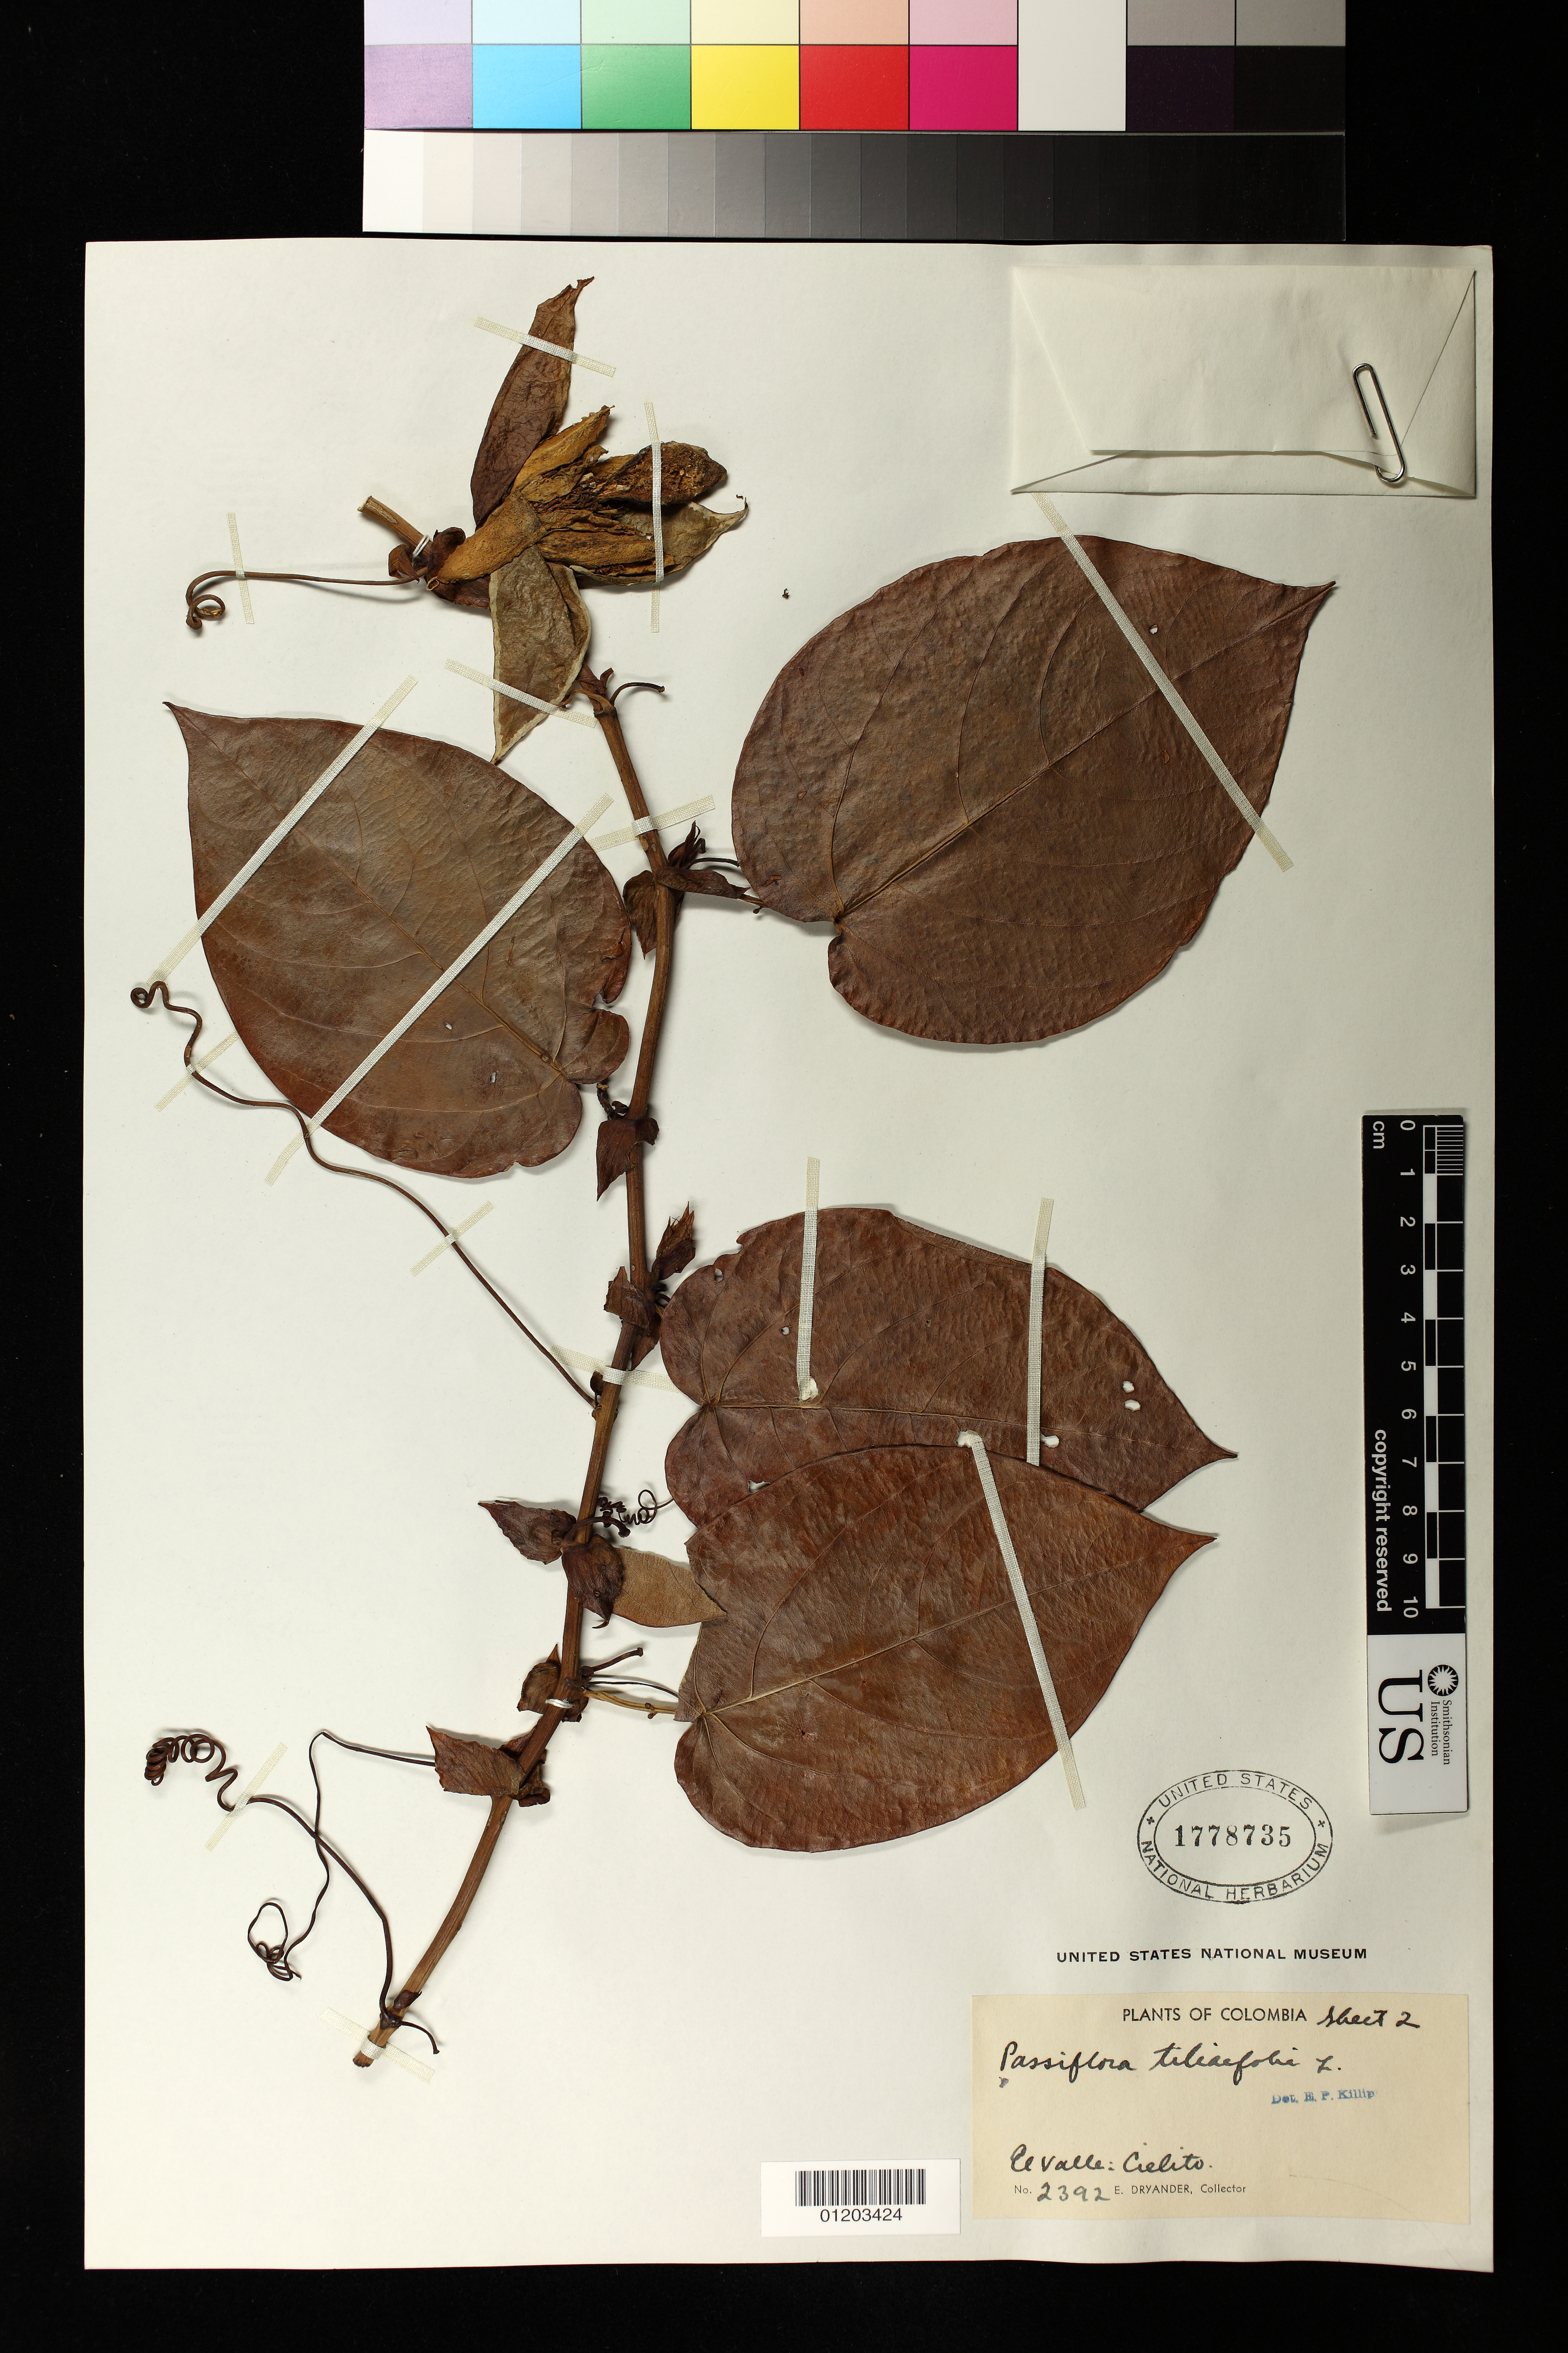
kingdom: Plantae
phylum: Tracheophyta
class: Magnoliopsida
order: Malpighiales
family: Passifloraceae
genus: Passiflora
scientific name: Passiflora tiliifolia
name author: L.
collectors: E. Dryander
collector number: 2392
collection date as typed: Jun 1930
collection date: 1930-06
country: Colombia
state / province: Valle del Cauca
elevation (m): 1000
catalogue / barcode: US 1778735